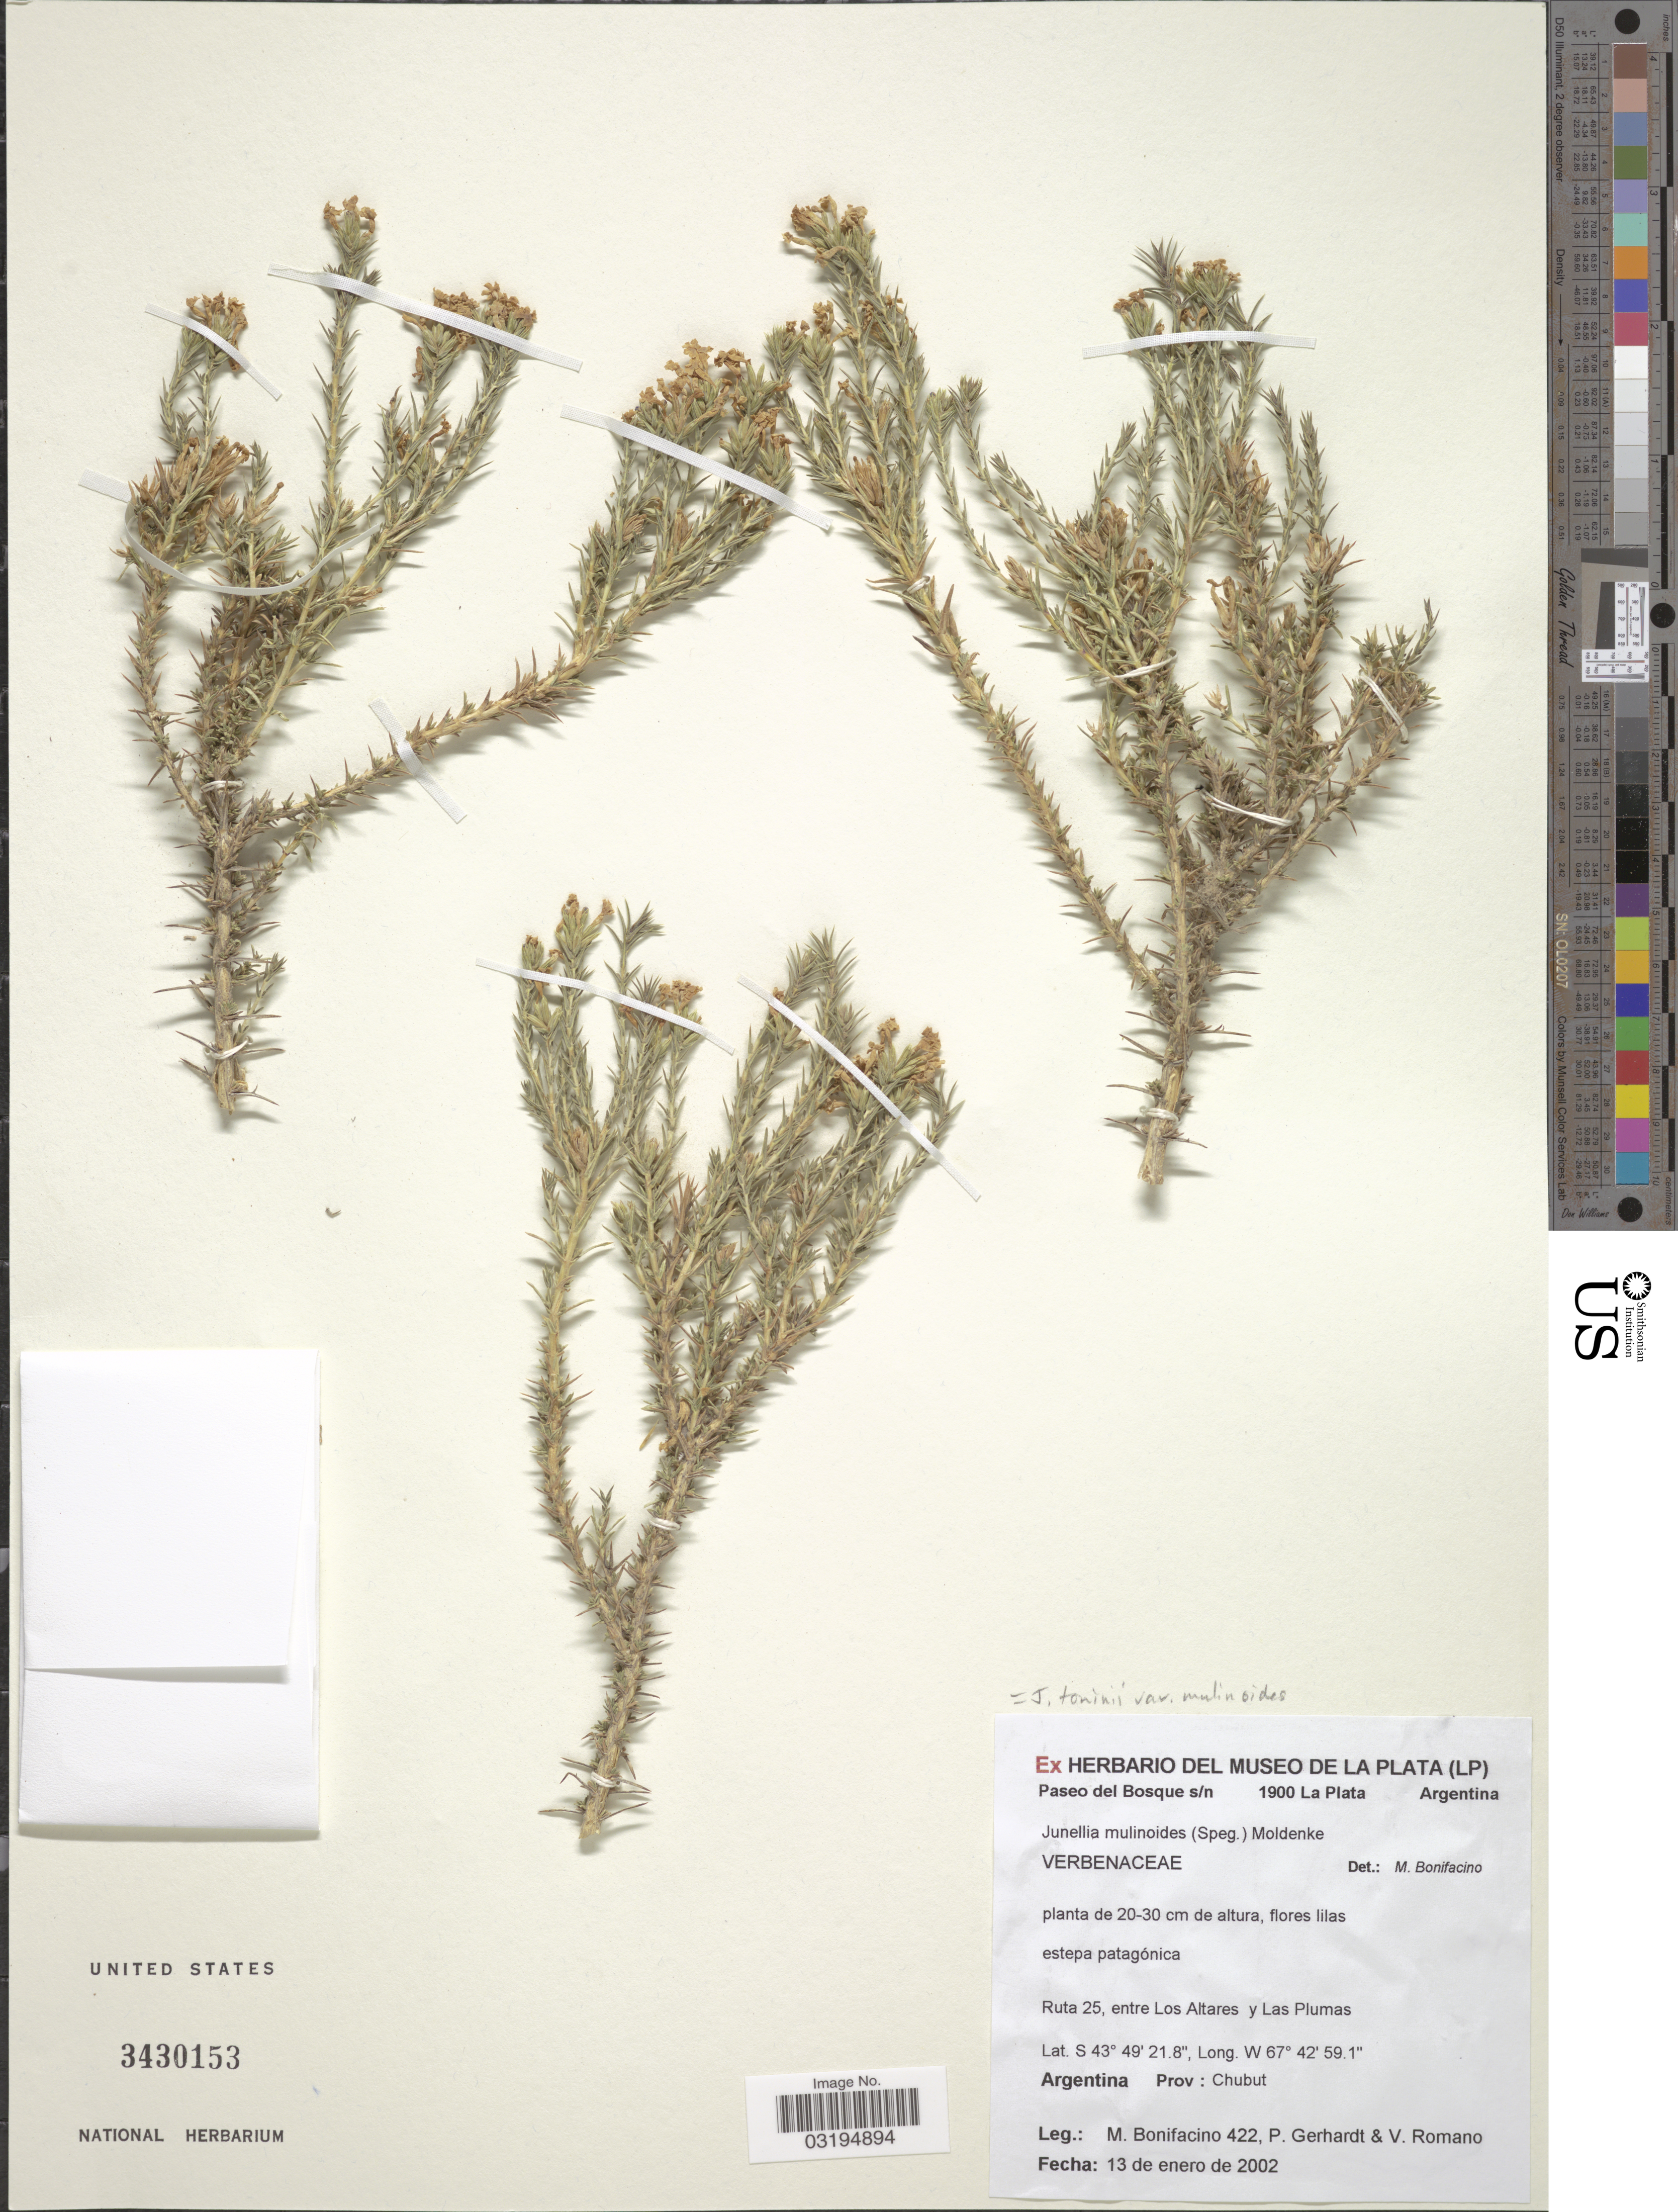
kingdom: Plantae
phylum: Tracheophyta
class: Magnoliopsida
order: Lamiales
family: Verbenaceae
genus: Junellia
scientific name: Junellia toninii var. mulinoides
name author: (Speg.) P. Peralta & Mulgura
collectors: M. Bonifacino, P. Gerhardt & V. Romano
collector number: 0422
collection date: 2002-01-13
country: Argentina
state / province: Chubut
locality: Ruta 25, entre Los Altares y Las Plumas.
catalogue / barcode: US 3430153